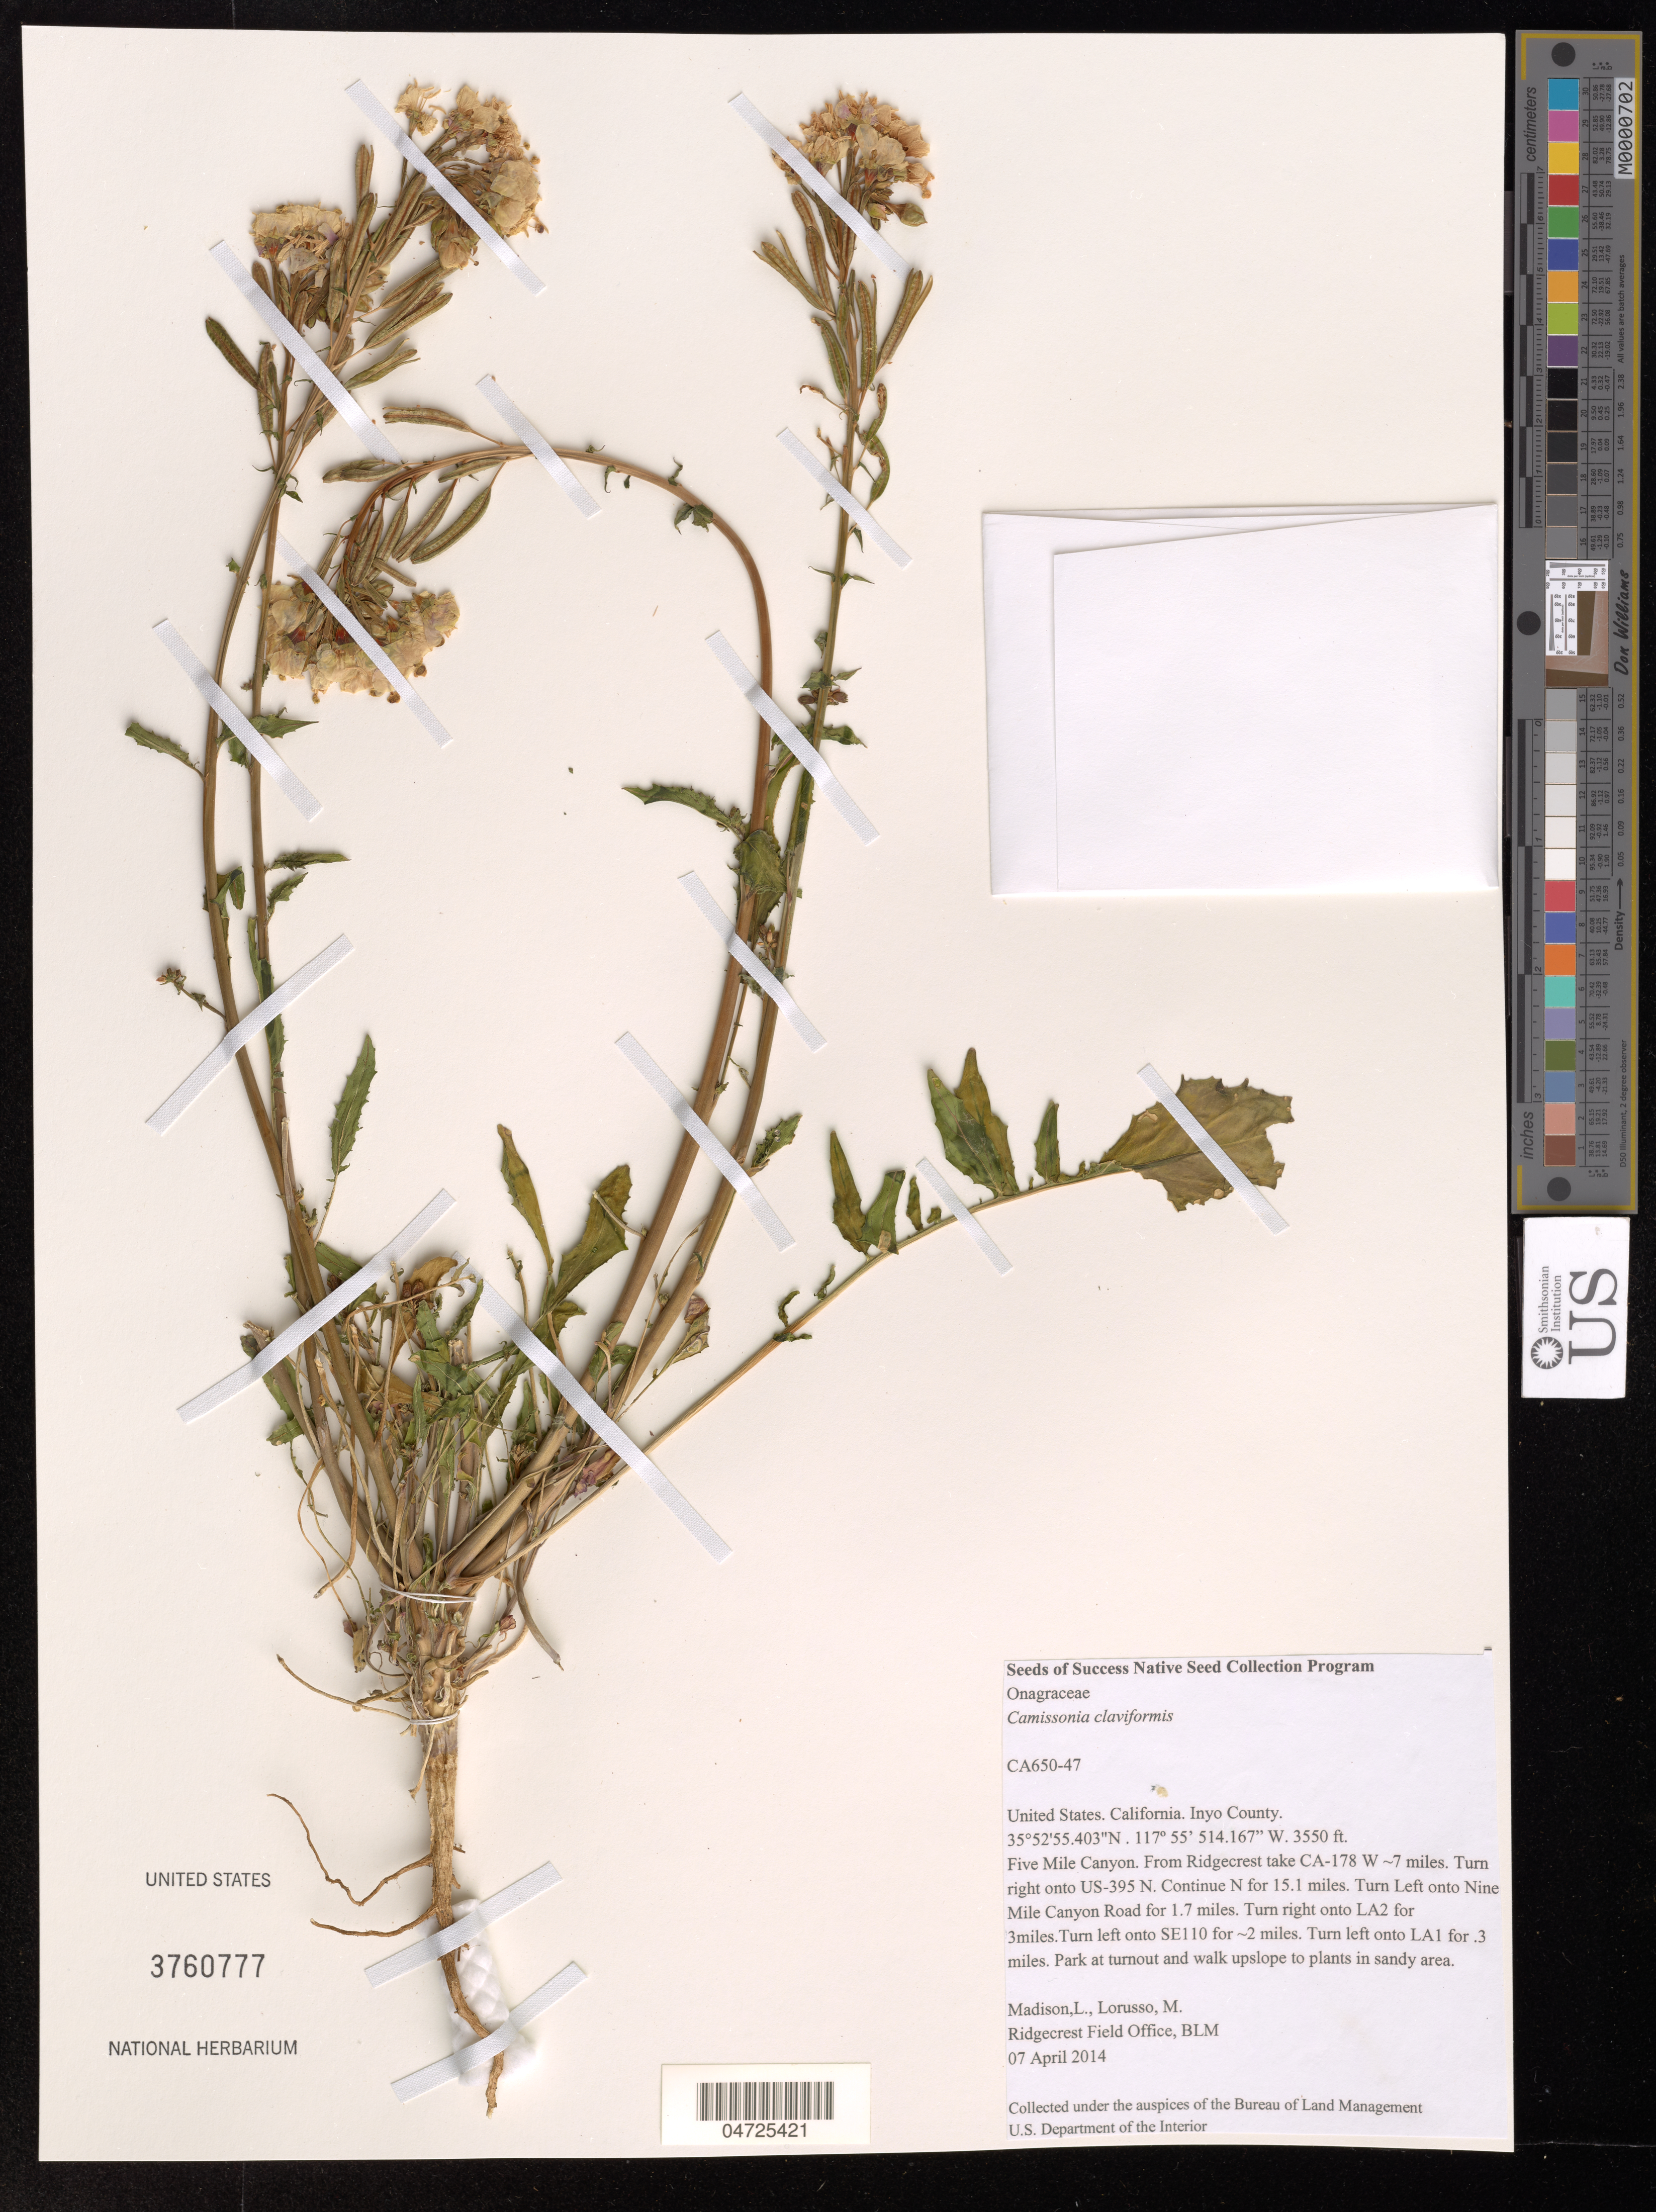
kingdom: Plantae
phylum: Tracheophyta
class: Magnoliopsida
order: Myrtales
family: Onagraceae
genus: Camissonia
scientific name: Camissonia claviformis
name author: (Torr. & Frém.) A. Heller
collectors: L. Madison & M. Lorusso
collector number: CA650-47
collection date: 2014-04-07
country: United States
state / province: California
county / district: Inyo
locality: Five Mile Canyon. from Ridgecrest take CA-178 W ~7 miles. Turn right onto US-395 N. Continue N for 15.1 miles. Turn L onto Nince Mile Canyon Road for 1.7 miles. Turn R onto LA2 for 3 miles. Turn L onto SE110 for ~2miles. Turn L onto LA1 for .3miles.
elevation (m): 1082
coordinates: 35 52 55.403 N, 117 55 514.167W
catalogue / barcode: US 3760777